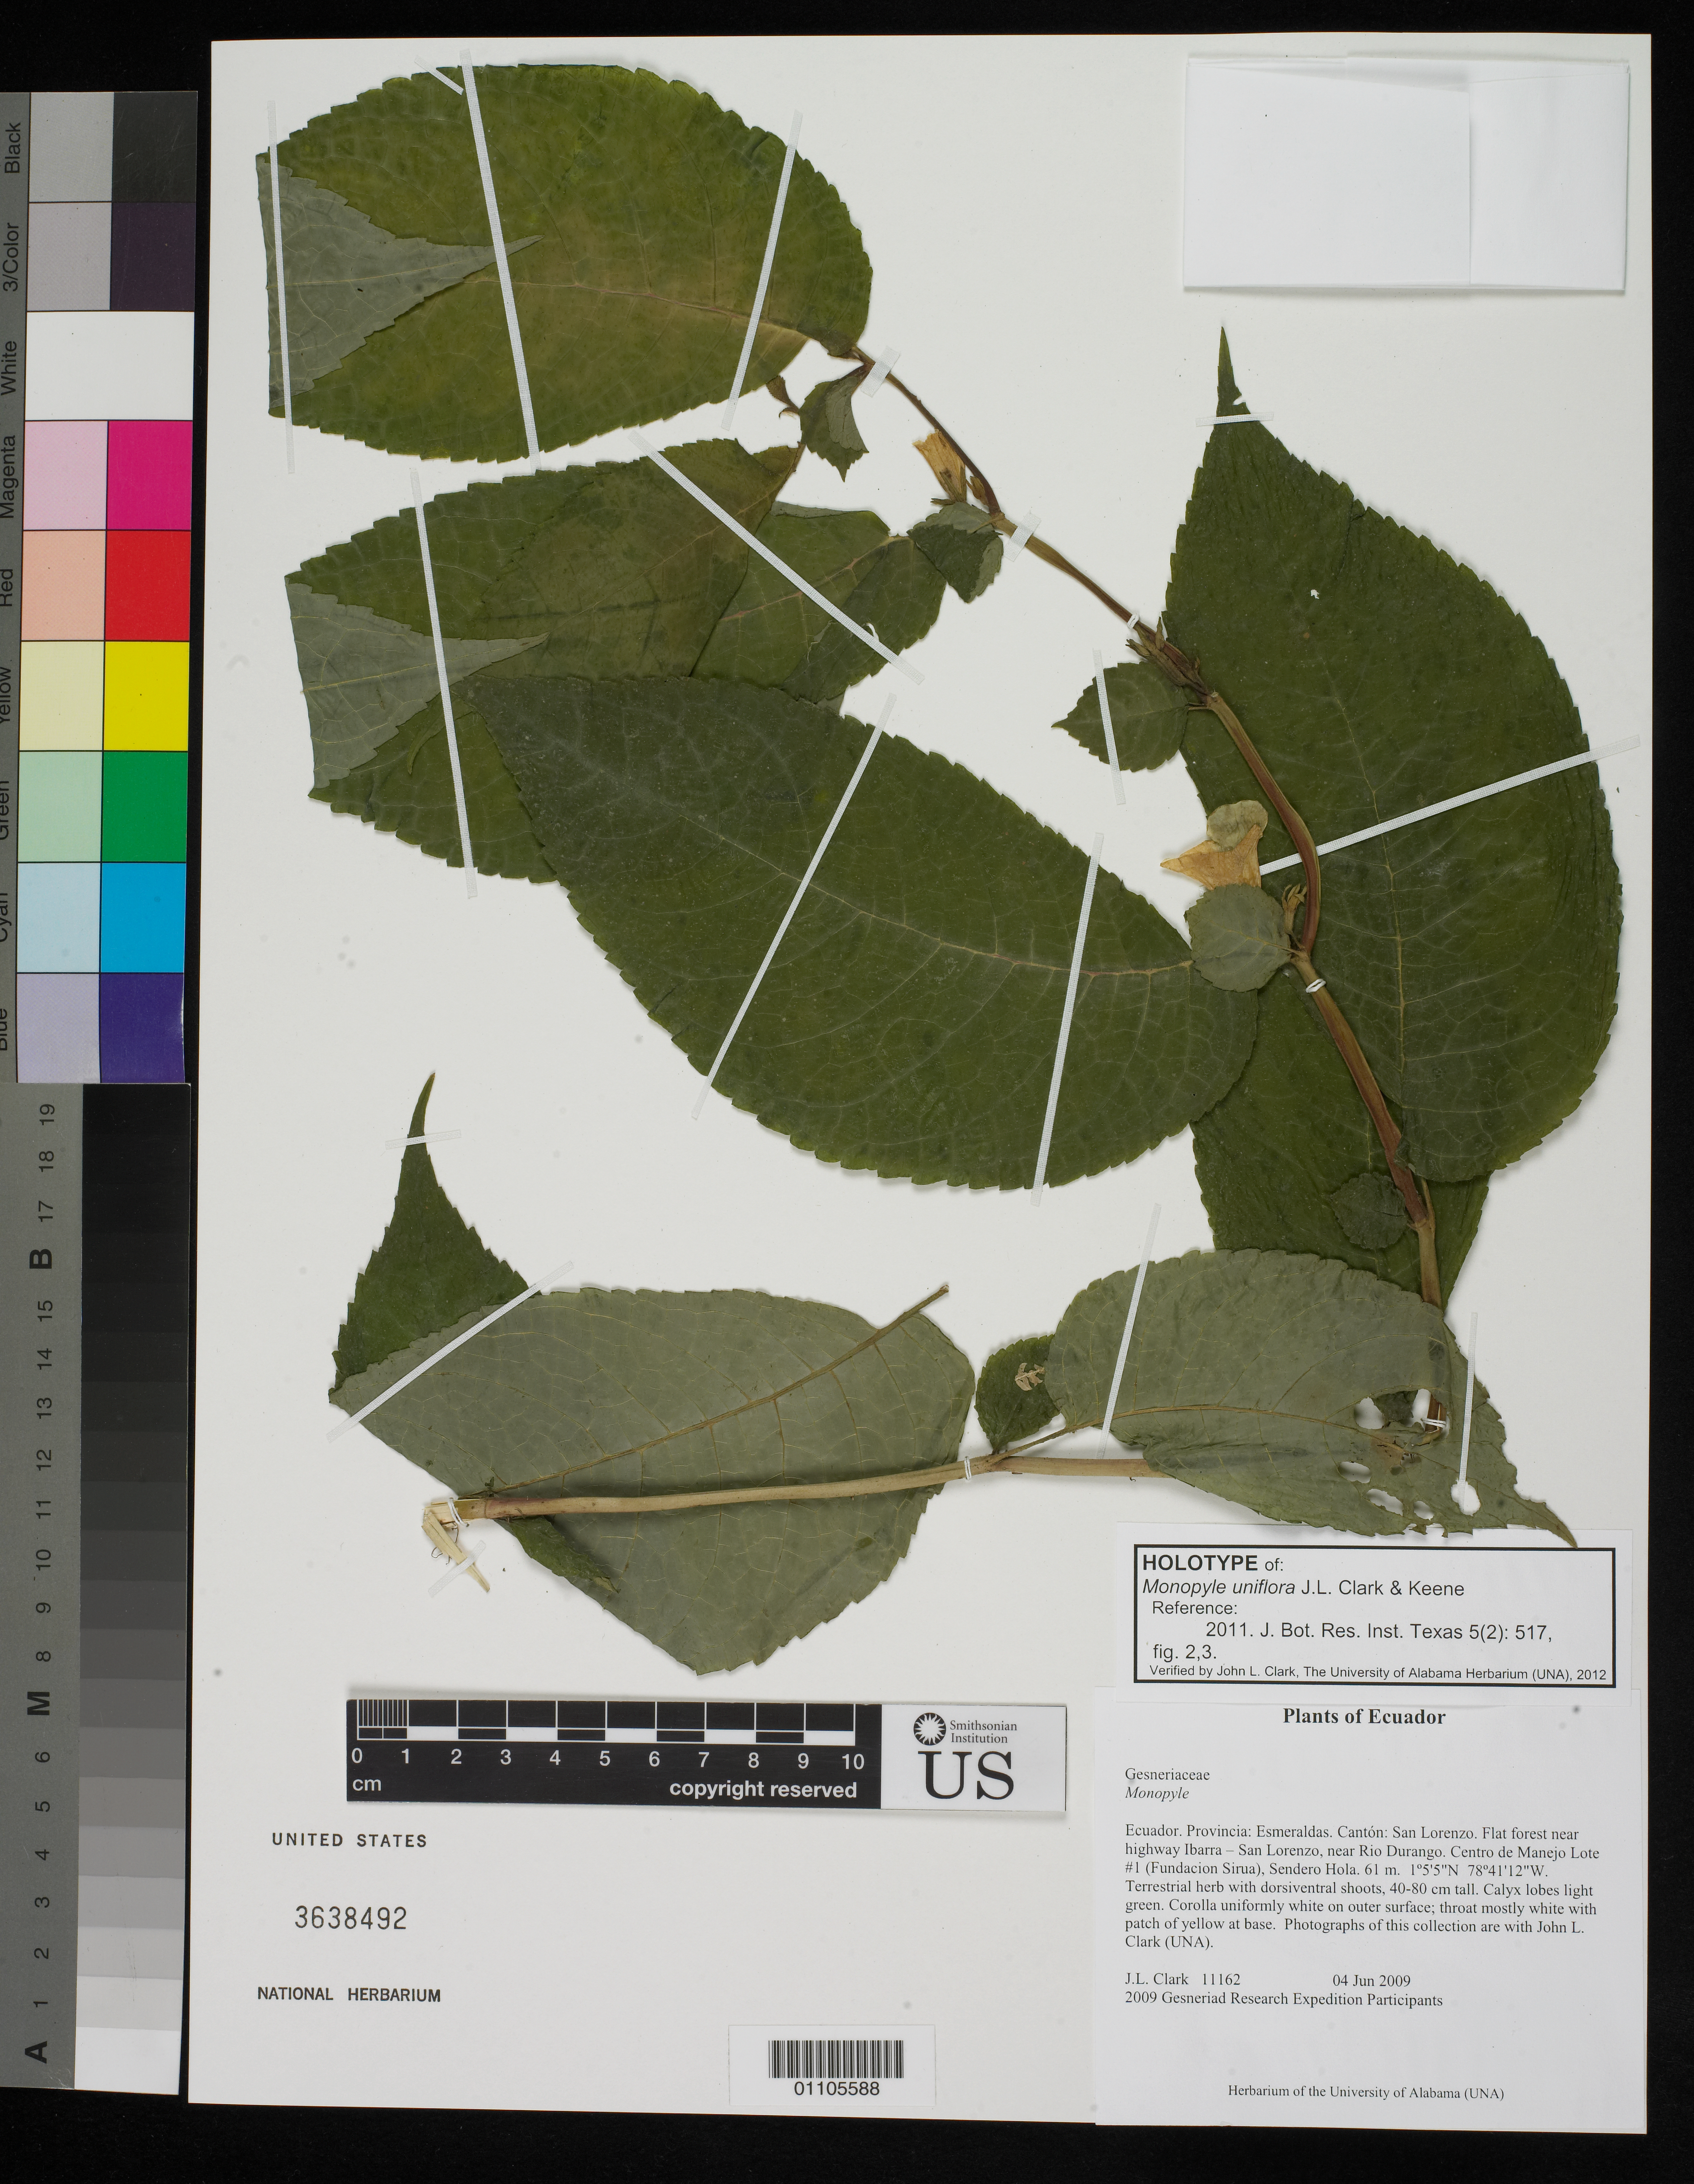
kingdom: Plantae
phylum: Tracheophyta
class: Magnoliopsida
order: Lamiales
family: Gesneriaceae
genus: Monopyle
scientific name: Monopyle uniflora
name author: Keene & J.L. Clark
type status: Holotype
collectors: J. L. Clark et al.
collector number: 11162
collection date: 2009-06-04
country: Ecuador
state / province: Esmeraldas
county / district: San Lorenzo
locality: Flat forest near highway Ibarra - San Lorenzo, near Rio Durango. Centro de Manejo Lote #1 (Fundacion Sirua), Sendero Hola.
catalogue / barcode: US 3638492